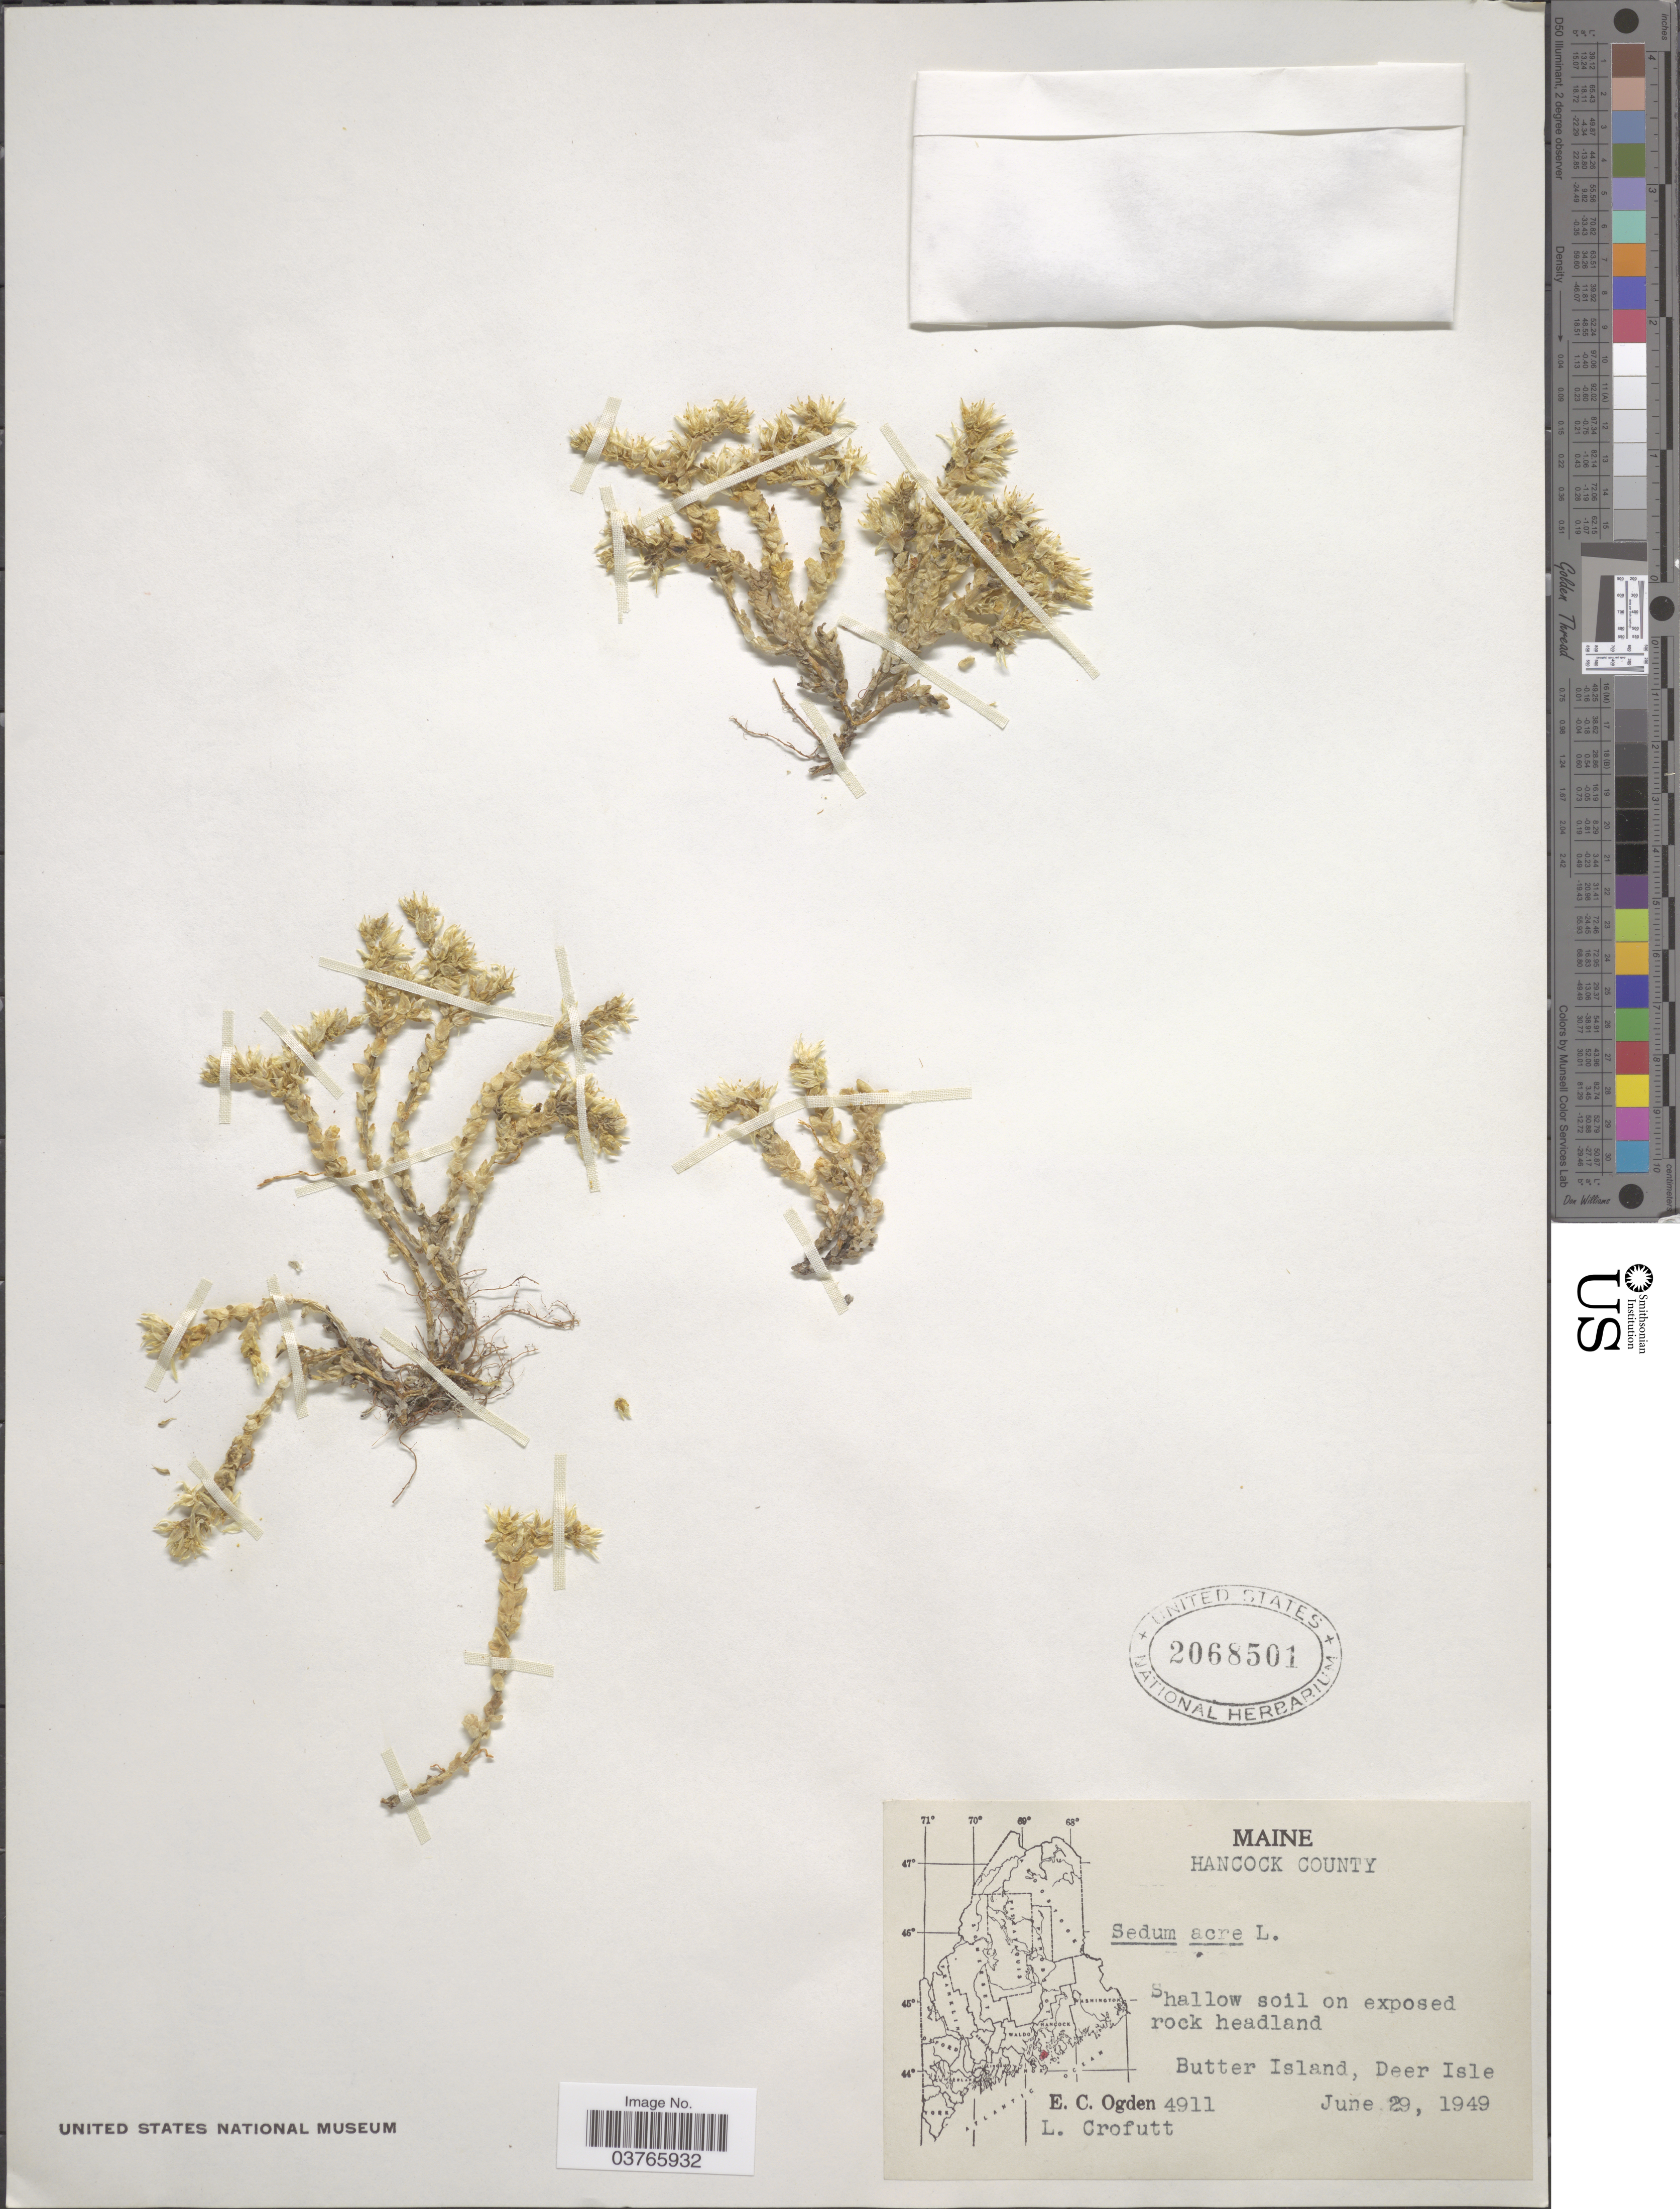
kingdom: Plantae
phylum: Tracheophyta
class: Magnoliopsida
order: Saxifragales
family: Crassulaceae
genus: Sedum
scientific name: Sedum acre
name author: L.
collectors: E. Ogden & L. Crofutt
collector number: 4911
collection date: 1949-06-29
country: United States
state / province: Maine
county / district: Hancock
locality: Butter Island, Deer Isle.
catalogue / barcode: US 2068501